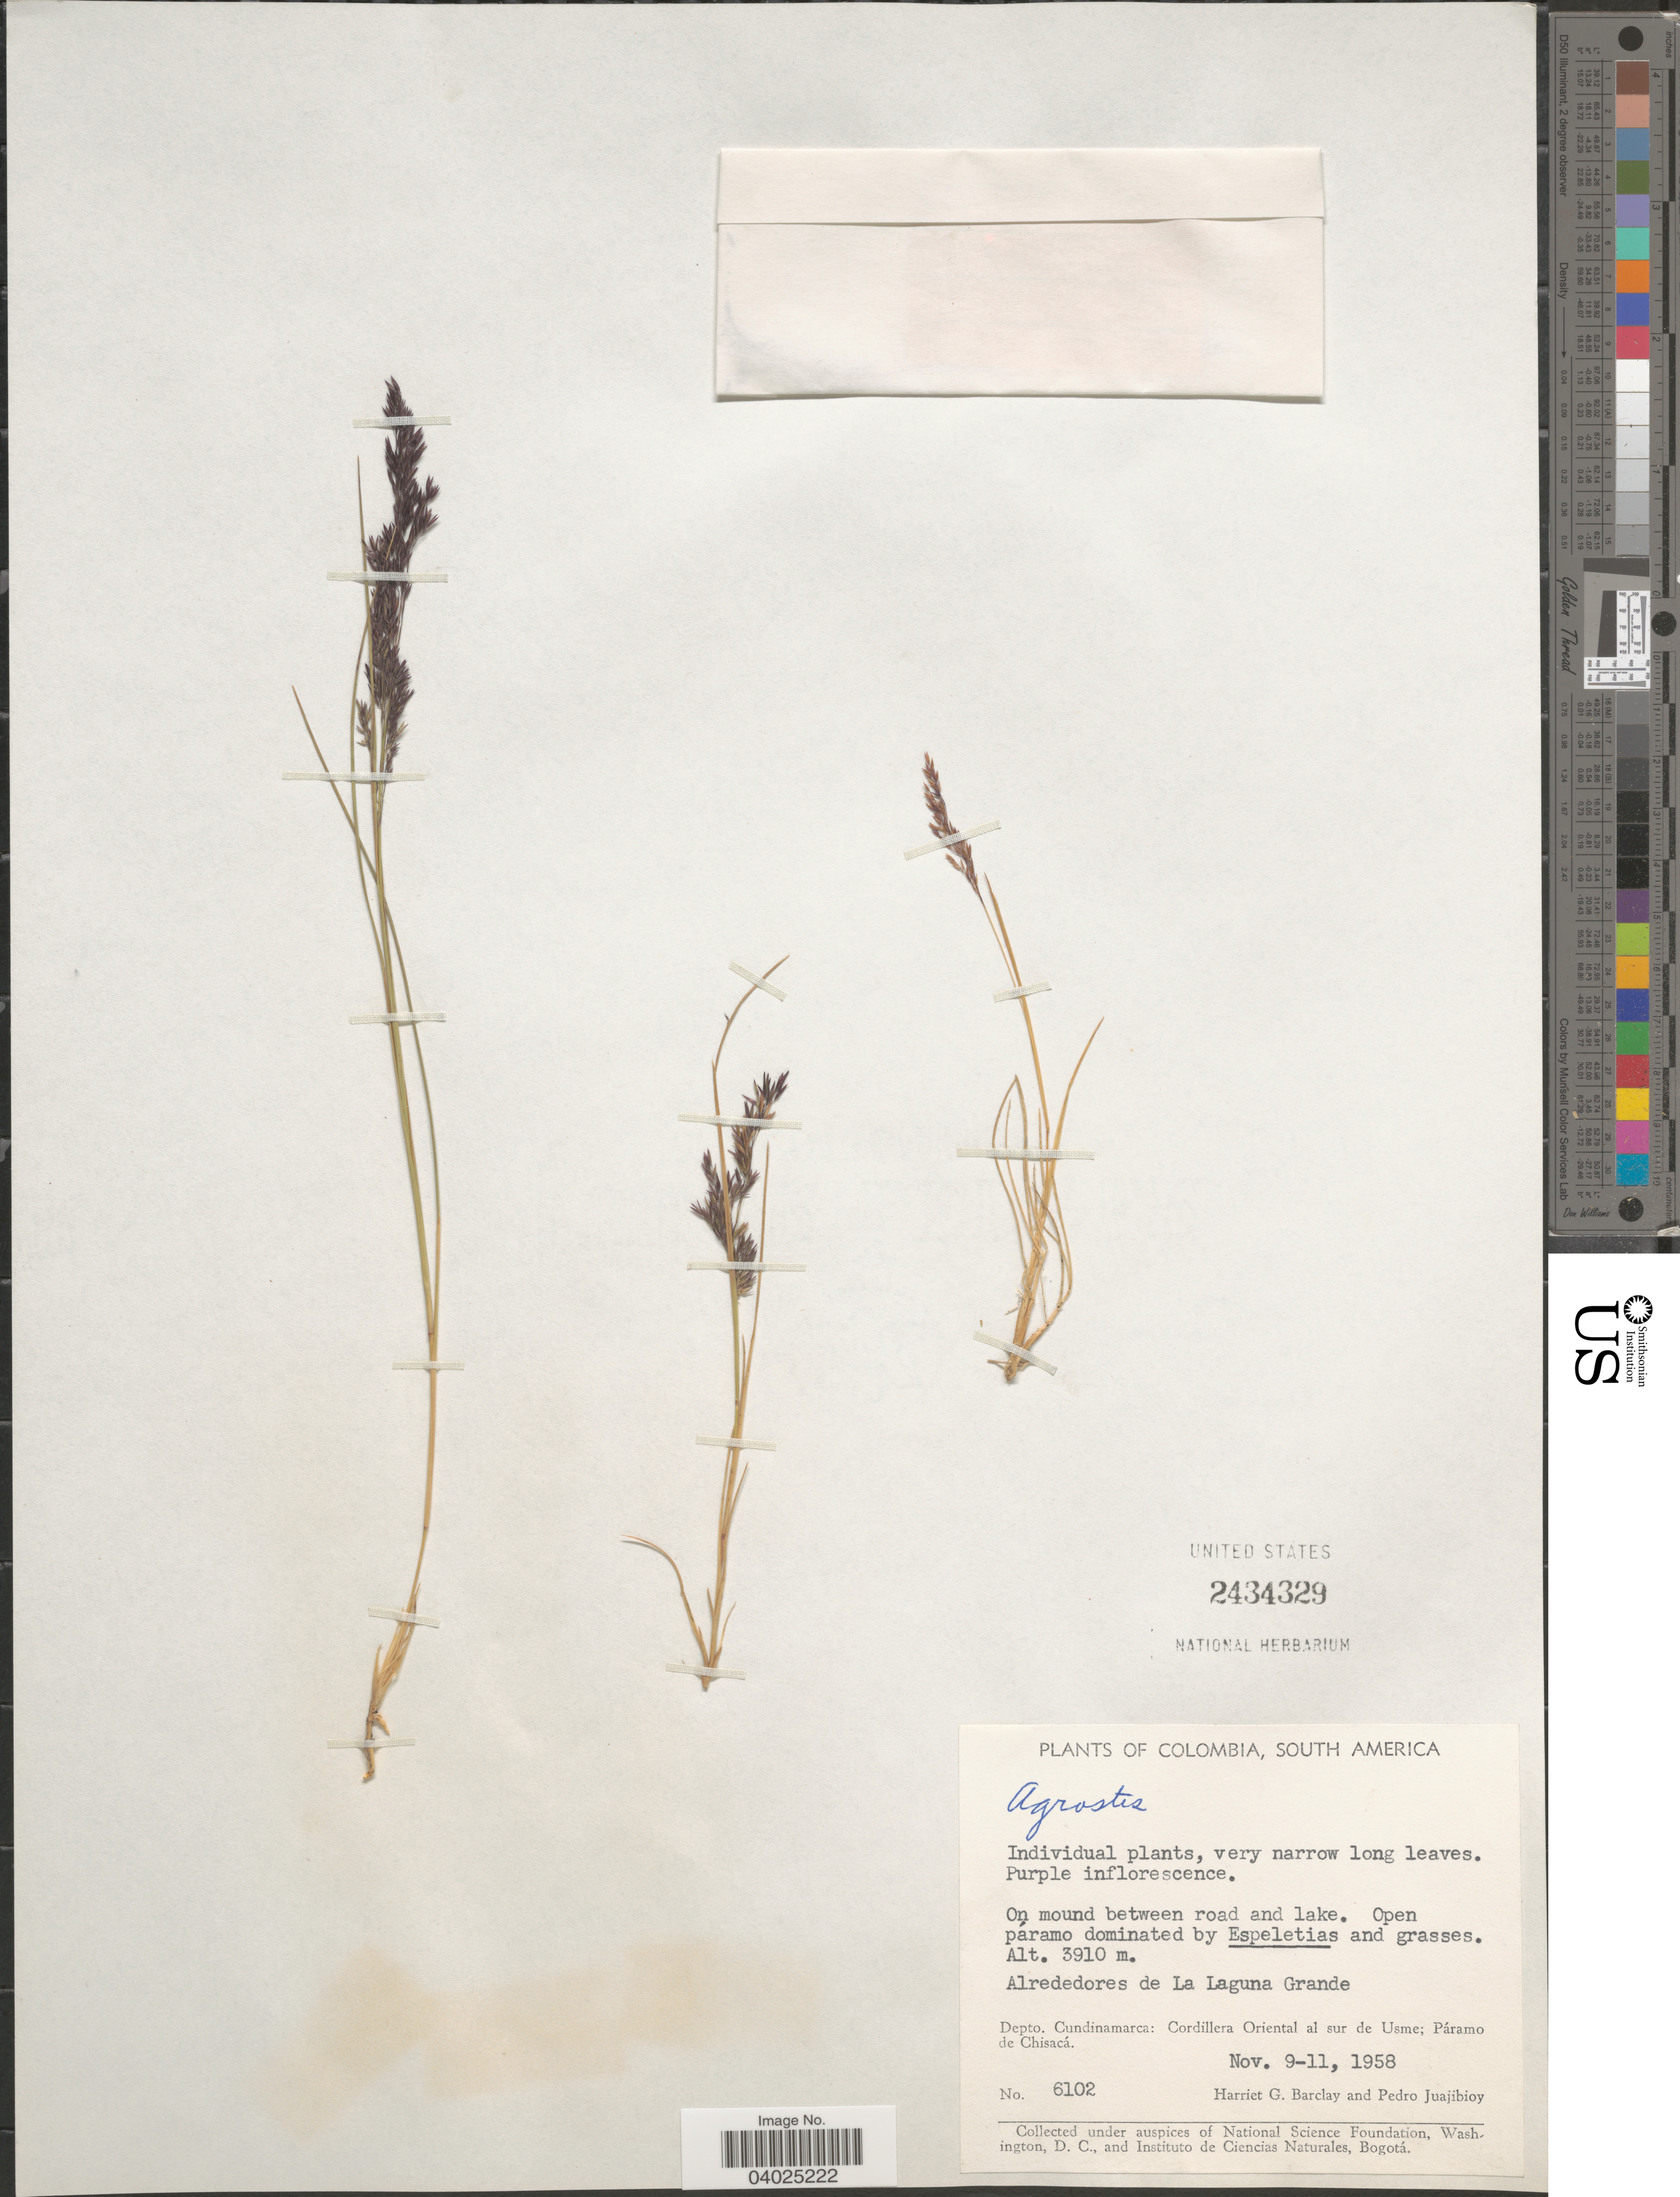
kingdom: Plantae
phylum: Tracheophyta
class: Liliopsida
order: Poales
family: Poaceae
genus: Agrostis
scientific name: Agrostis sp.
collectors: H. G. Barclay & P. Juajibioy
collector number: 6102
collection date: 1958-11-09/1958-11-11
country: Colombia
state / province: Cundinamarca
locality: Alrededores de La Laguna Grande. Depto. Cundinamarca: Cordillera Oriental al sur de Usme; Páramo de Chisacá.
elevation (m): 3910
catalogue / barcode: US 2434329